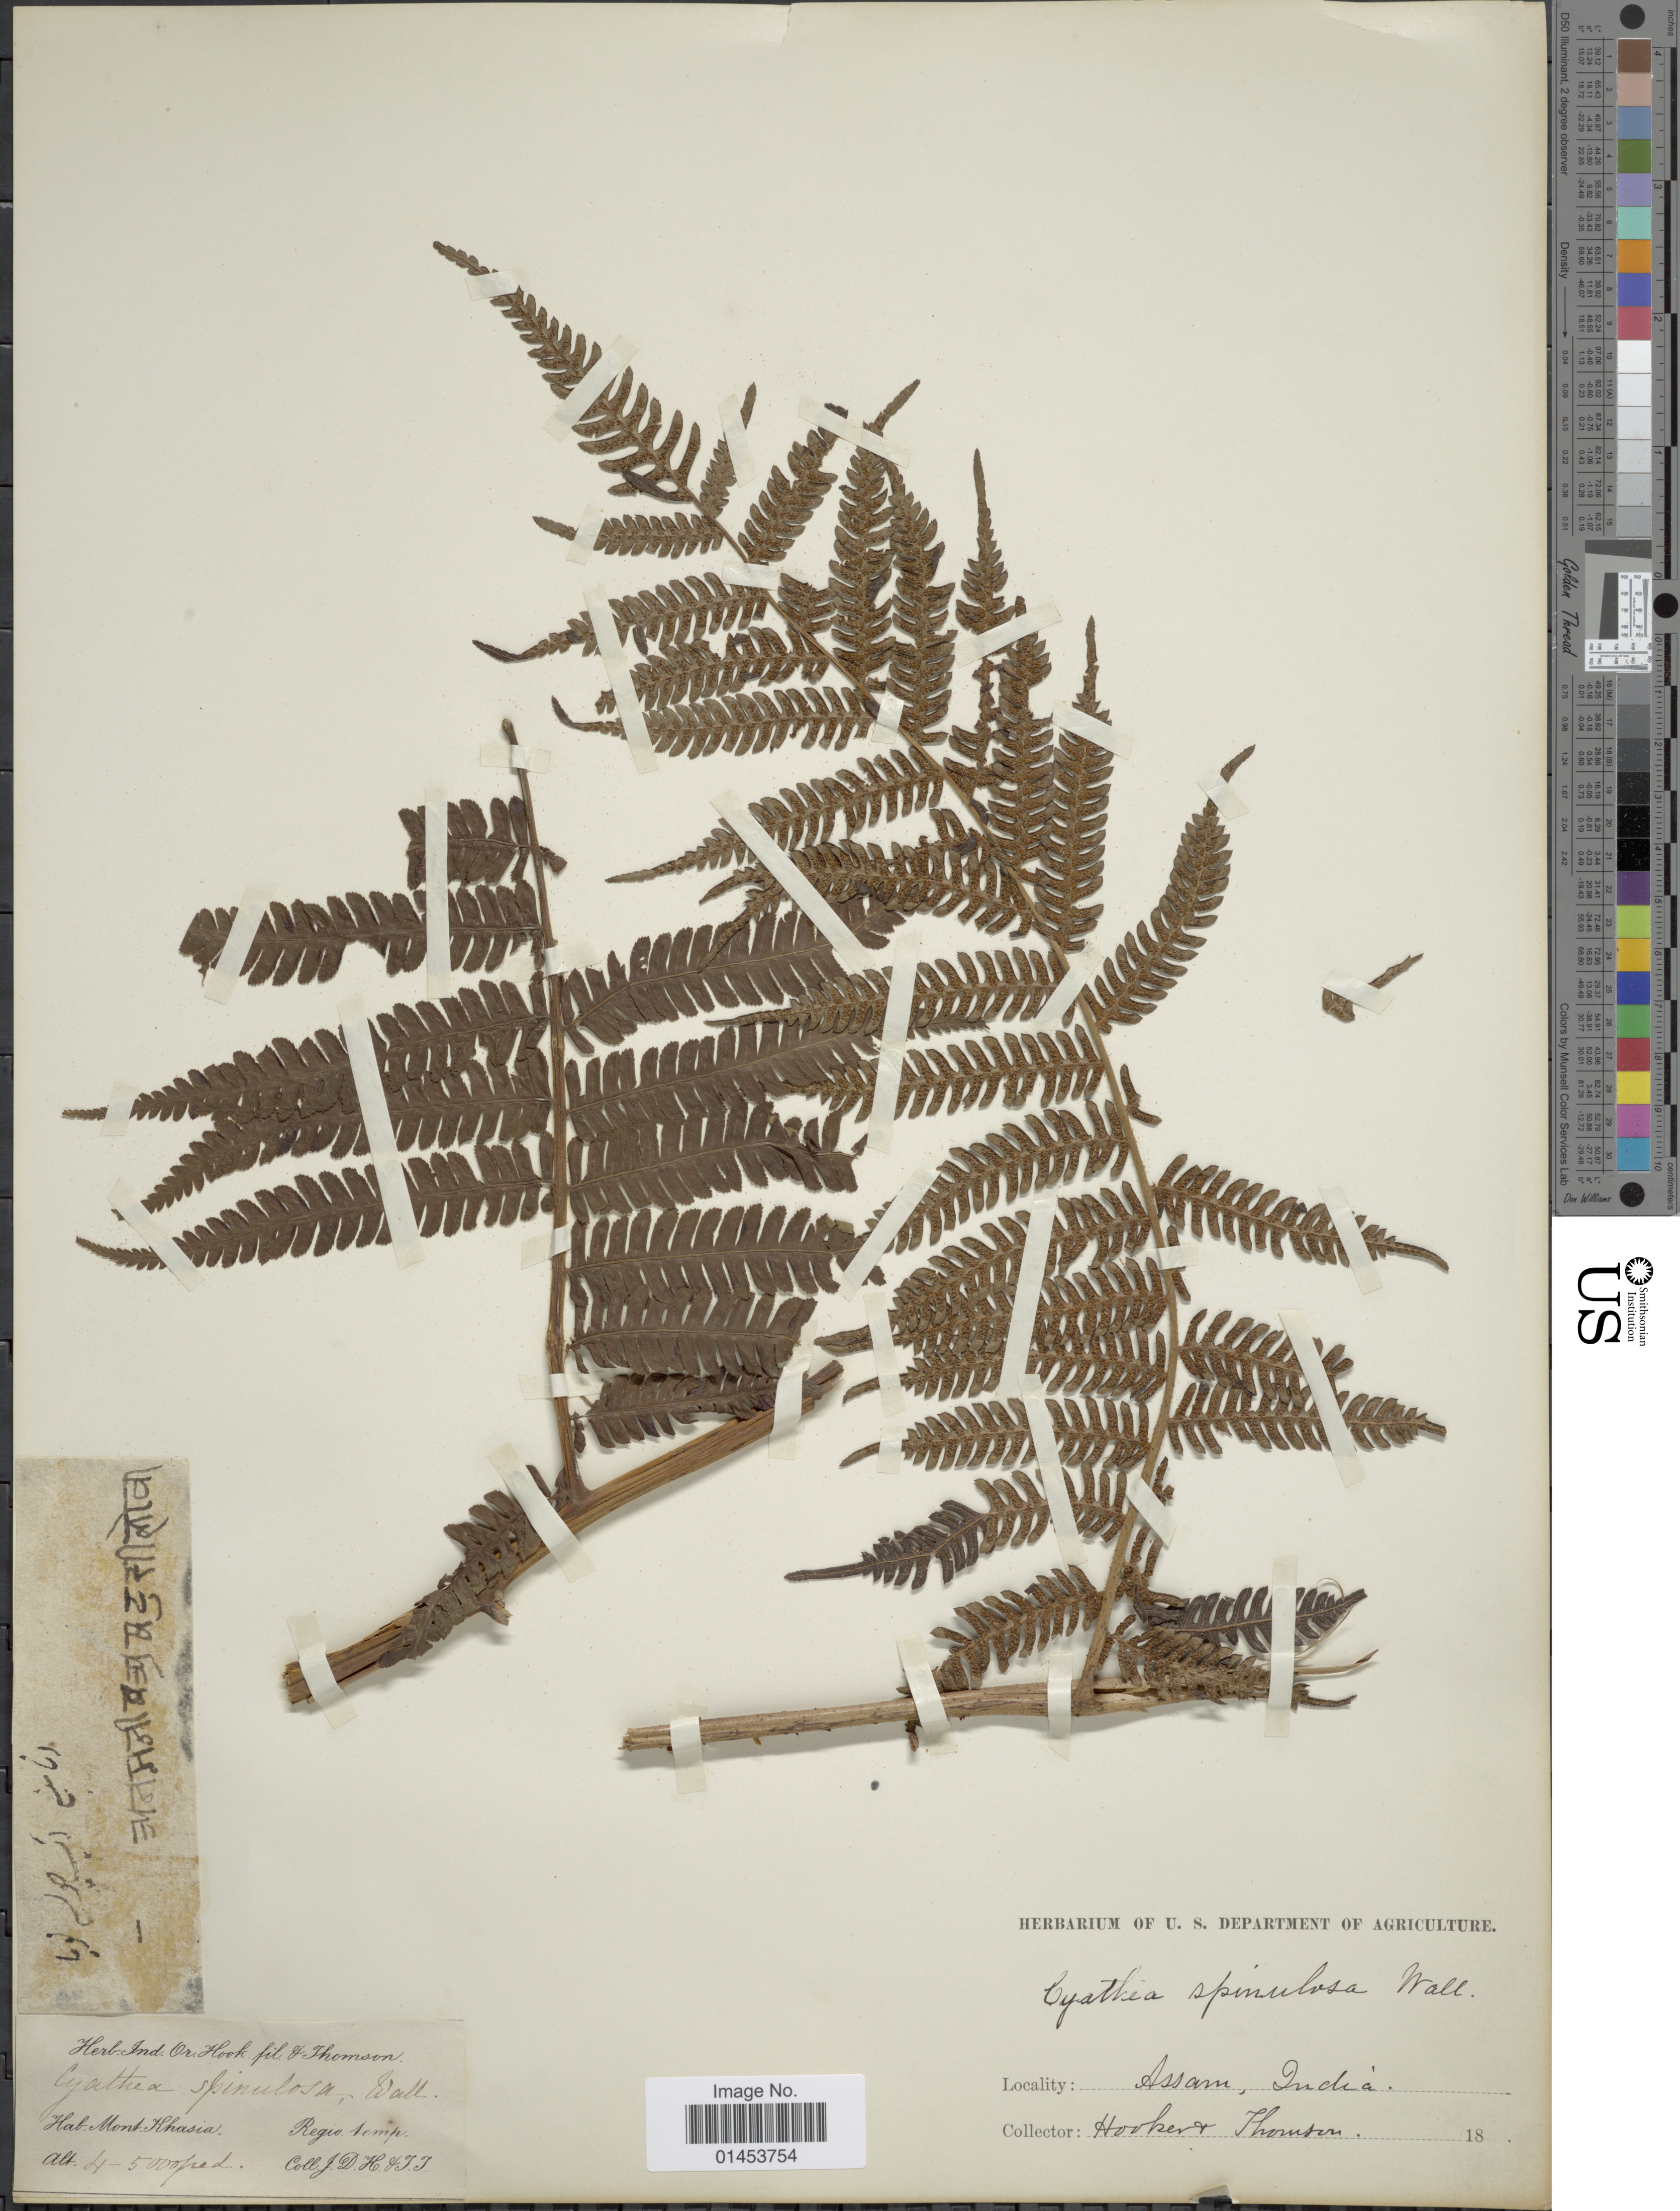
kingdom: Plantae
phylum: Tracheophyta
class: Polypodiopsida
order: Cyatheales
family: Cyatheaceae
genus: Cyathea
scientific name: Cyathea spinulosa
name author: Wall. ex Hook.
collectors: J. D. Hooker & T. Thomson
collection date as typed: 18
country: India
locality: Mont Khasia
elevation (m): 1219